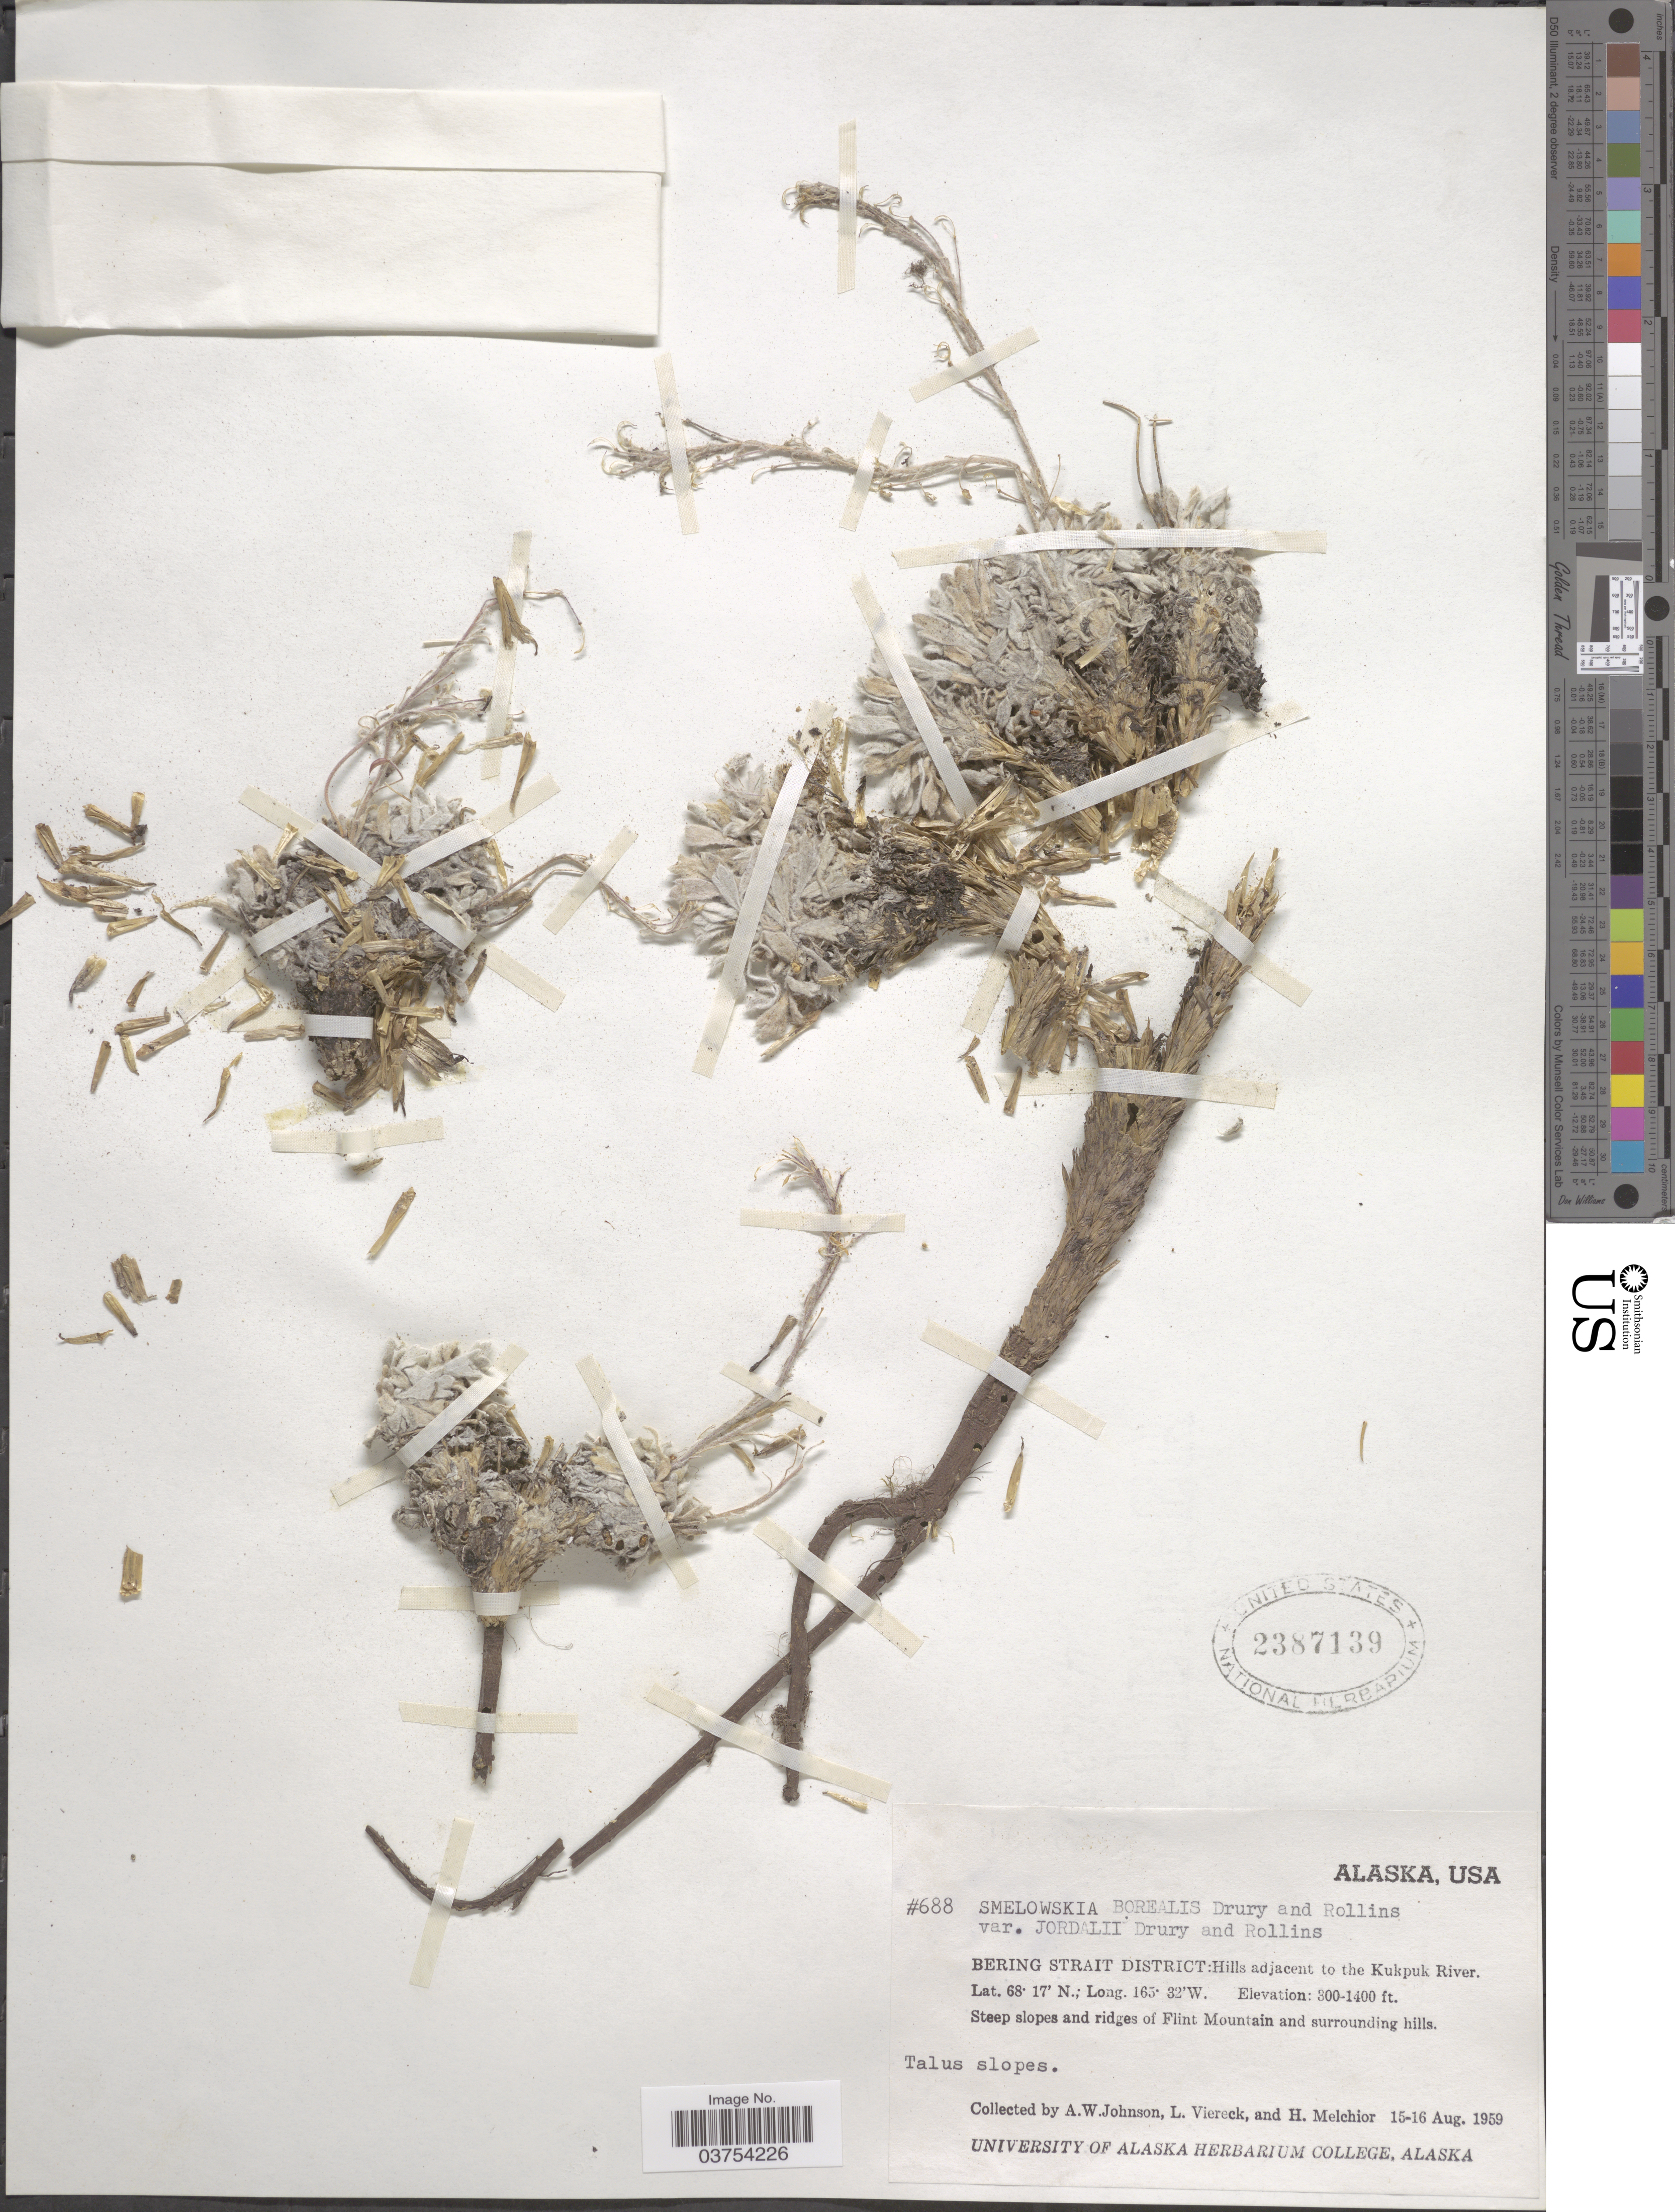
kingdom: Plantae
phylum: Tracheophyta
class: Magnoliopsida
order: Brassicales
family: Brassicaceae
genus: Smelowskia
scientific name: Smelowskia borealis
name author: (Greene) W.H.Drury & Rollins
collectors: A. W. Johnson, L. Viereck & H. Melchior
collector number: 688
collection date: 1959-08-15/1959-08-16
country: United States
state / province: Alaska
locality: Bering Strait District: Hills adjacent to the Kukpuk River. Steep slopes and ridges of Flint Mountain and surrounding hills.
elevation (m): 91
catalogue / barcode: US 2387139